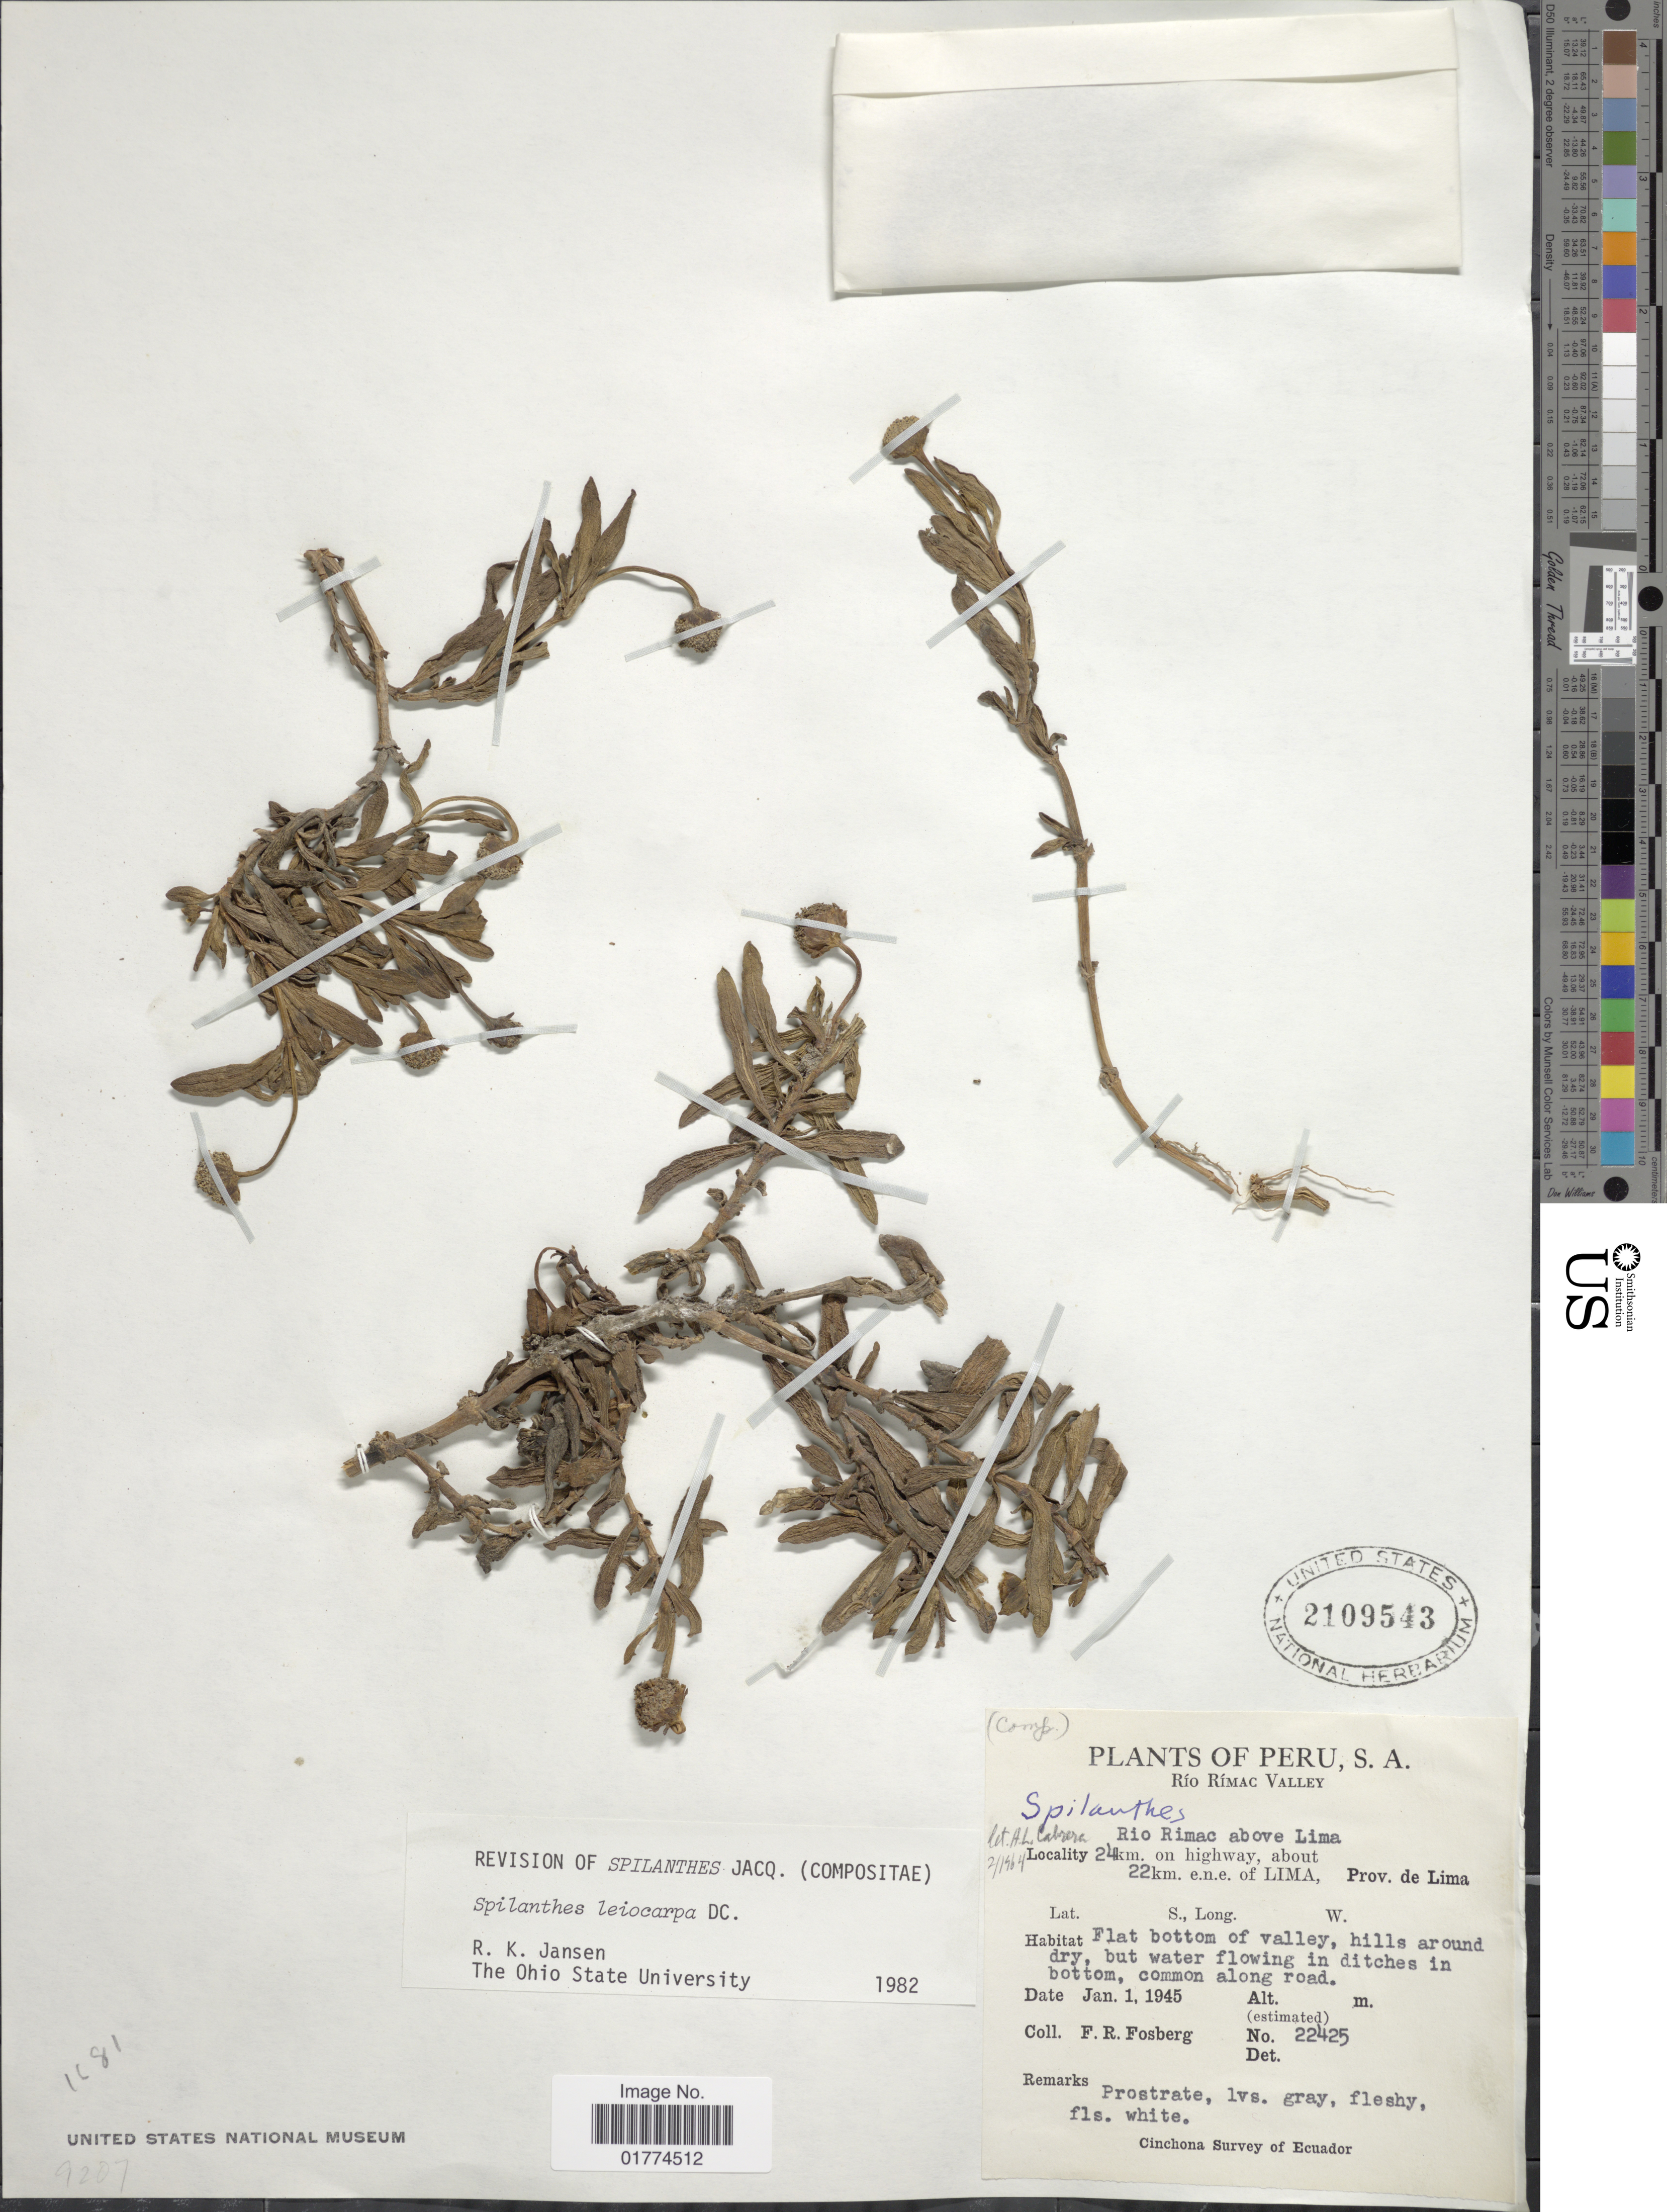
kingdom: Plantae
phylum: Tracheophyta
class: Magnoliopsida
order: Asterales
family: Asteraceae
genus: Spilanthes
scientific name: Spilanthes leiocarpa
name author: DC.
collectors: F. R. Fosberg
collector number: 22425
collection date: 1945-01-01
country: Peru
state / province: Lima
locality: Río Rímac Valley. Rio Rimac above Lima. 24 km. on highway, about 22 km. e.n.e. of Lima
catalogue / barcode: US 2109543